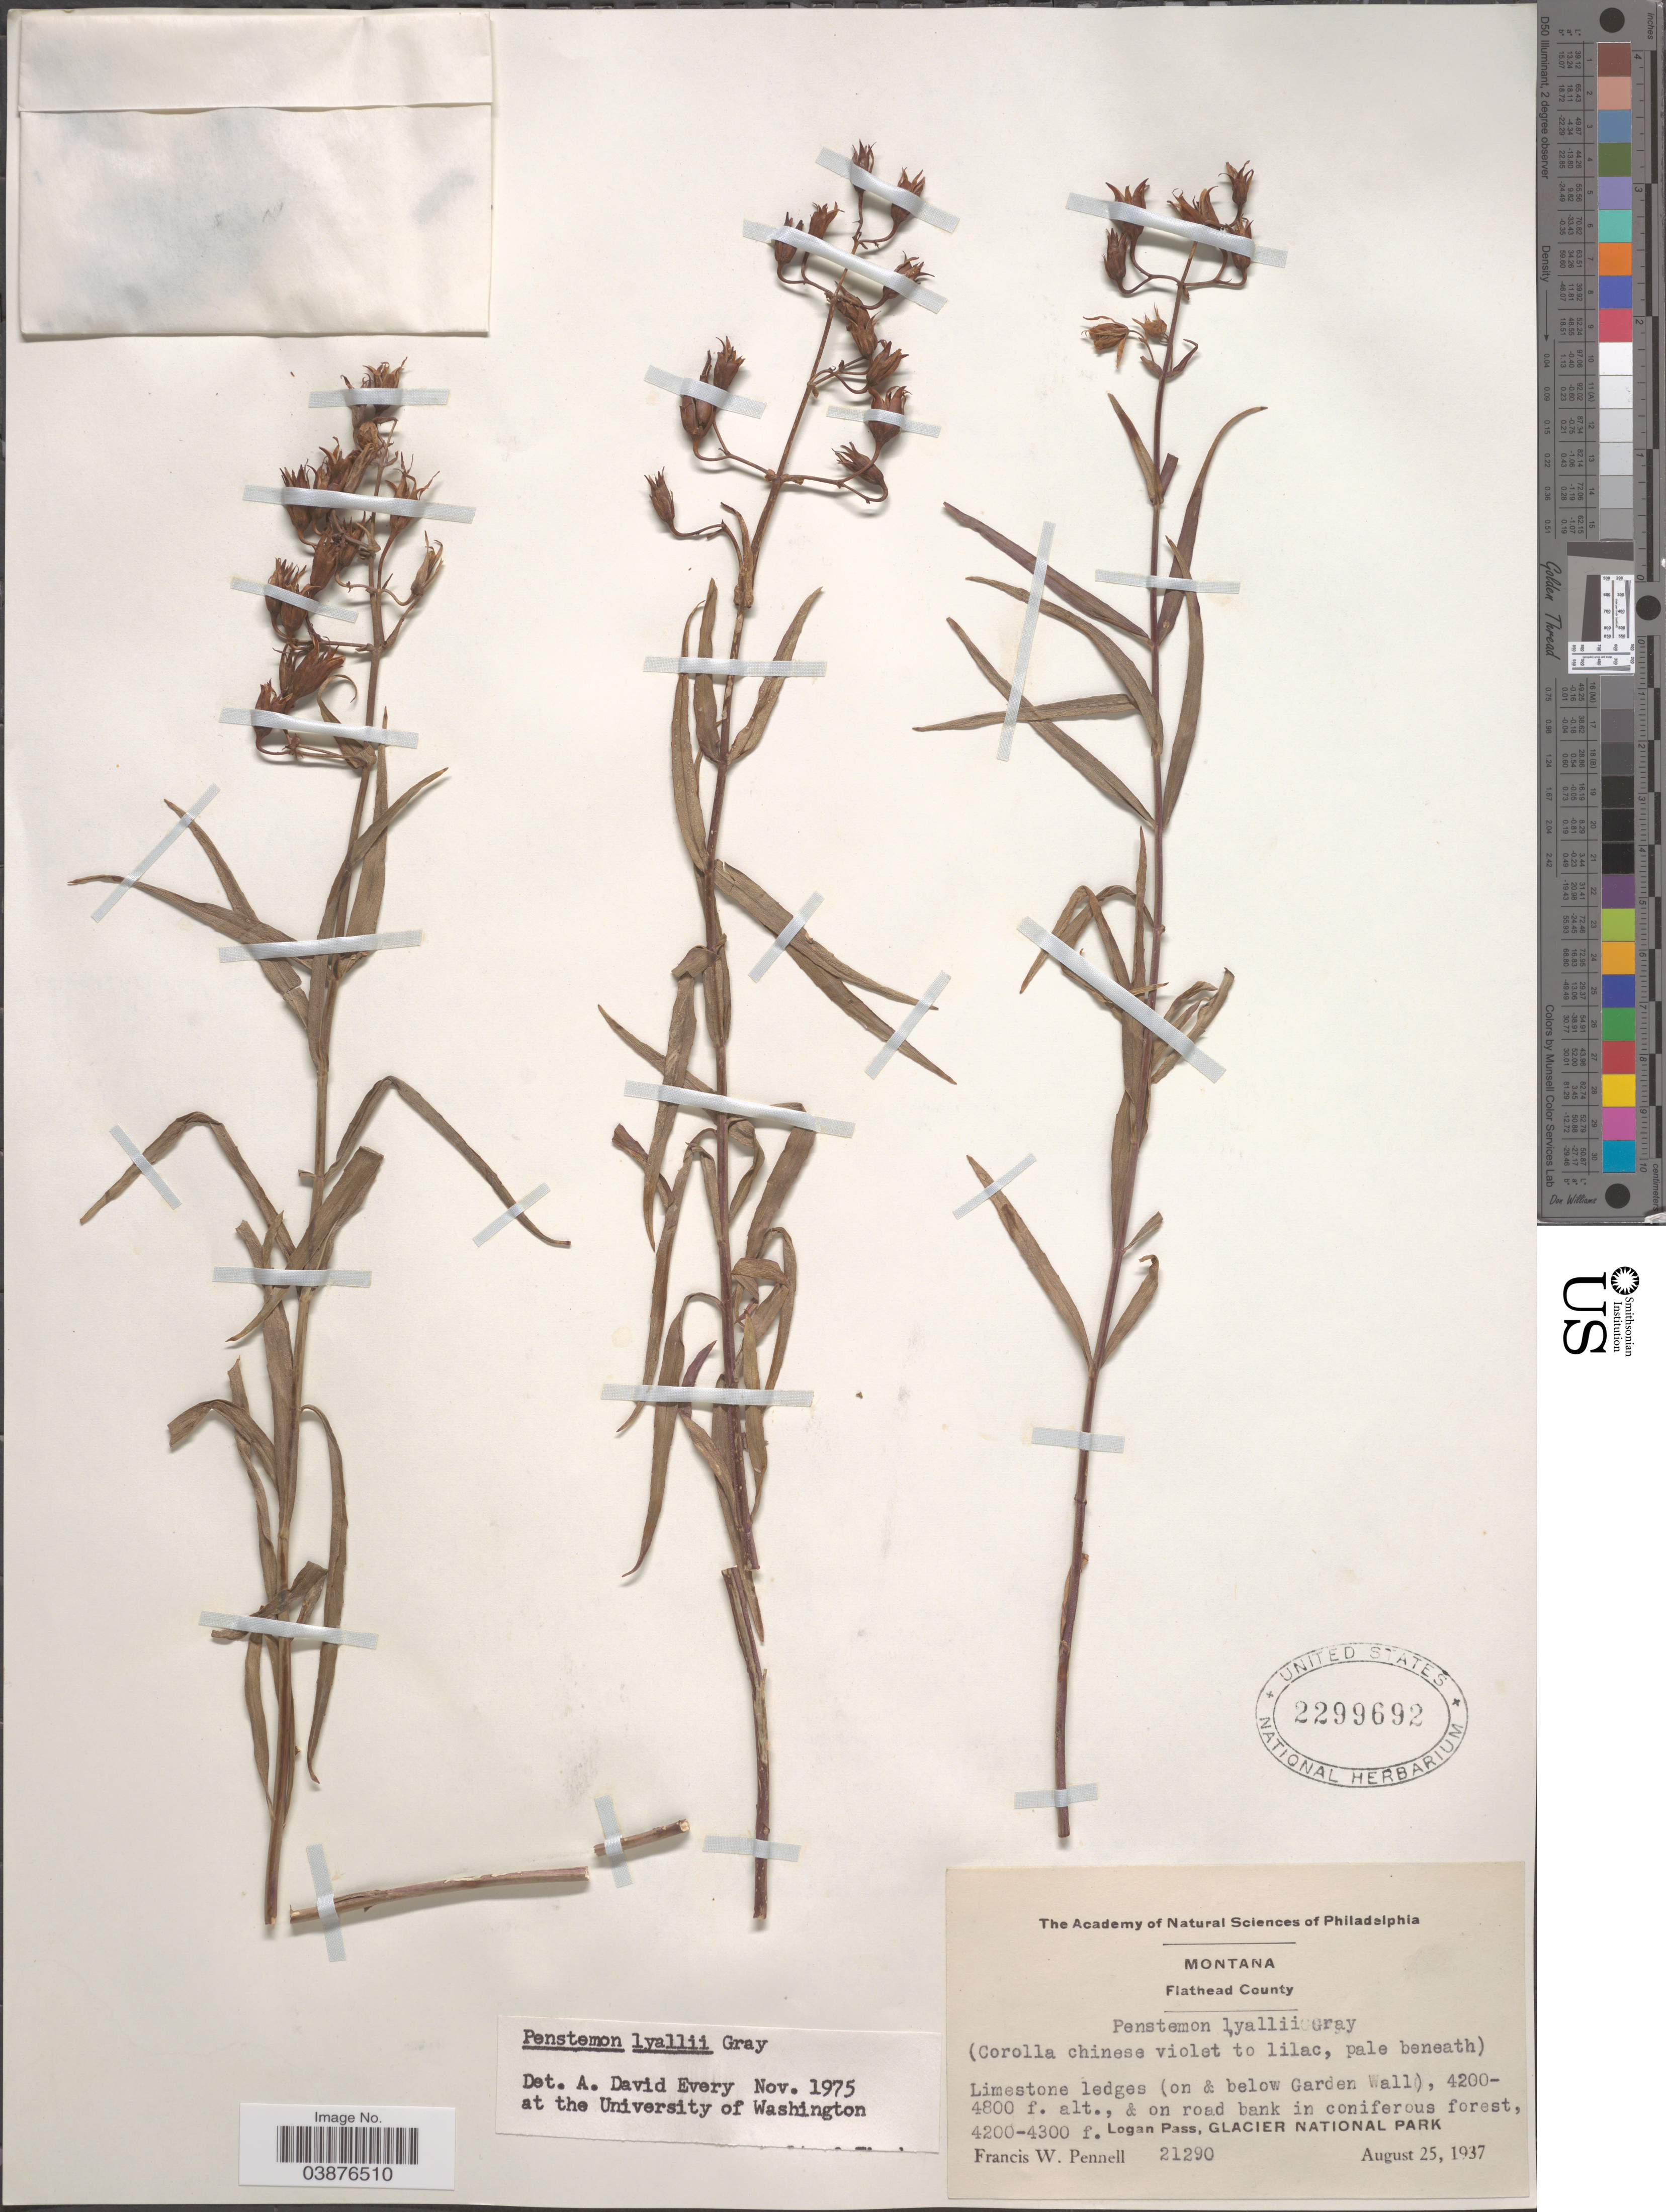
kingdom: Plantae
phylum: Tracheophyta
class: Magnoliopsida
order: Lamiales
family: Plantaginaceae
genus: Penstemon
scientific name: Penstemon lyallii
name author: (A. Gray) A. Gray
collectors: F. W. Pennell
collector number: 21290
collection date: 1937-08-25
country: United States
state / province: Montana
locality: Flathead County. Limestone ledges (on & below Garden Wall), & on road bank in coniferous forest, Logan Pass, Glacier National Park.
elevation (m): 1280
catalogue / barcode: US 2299692